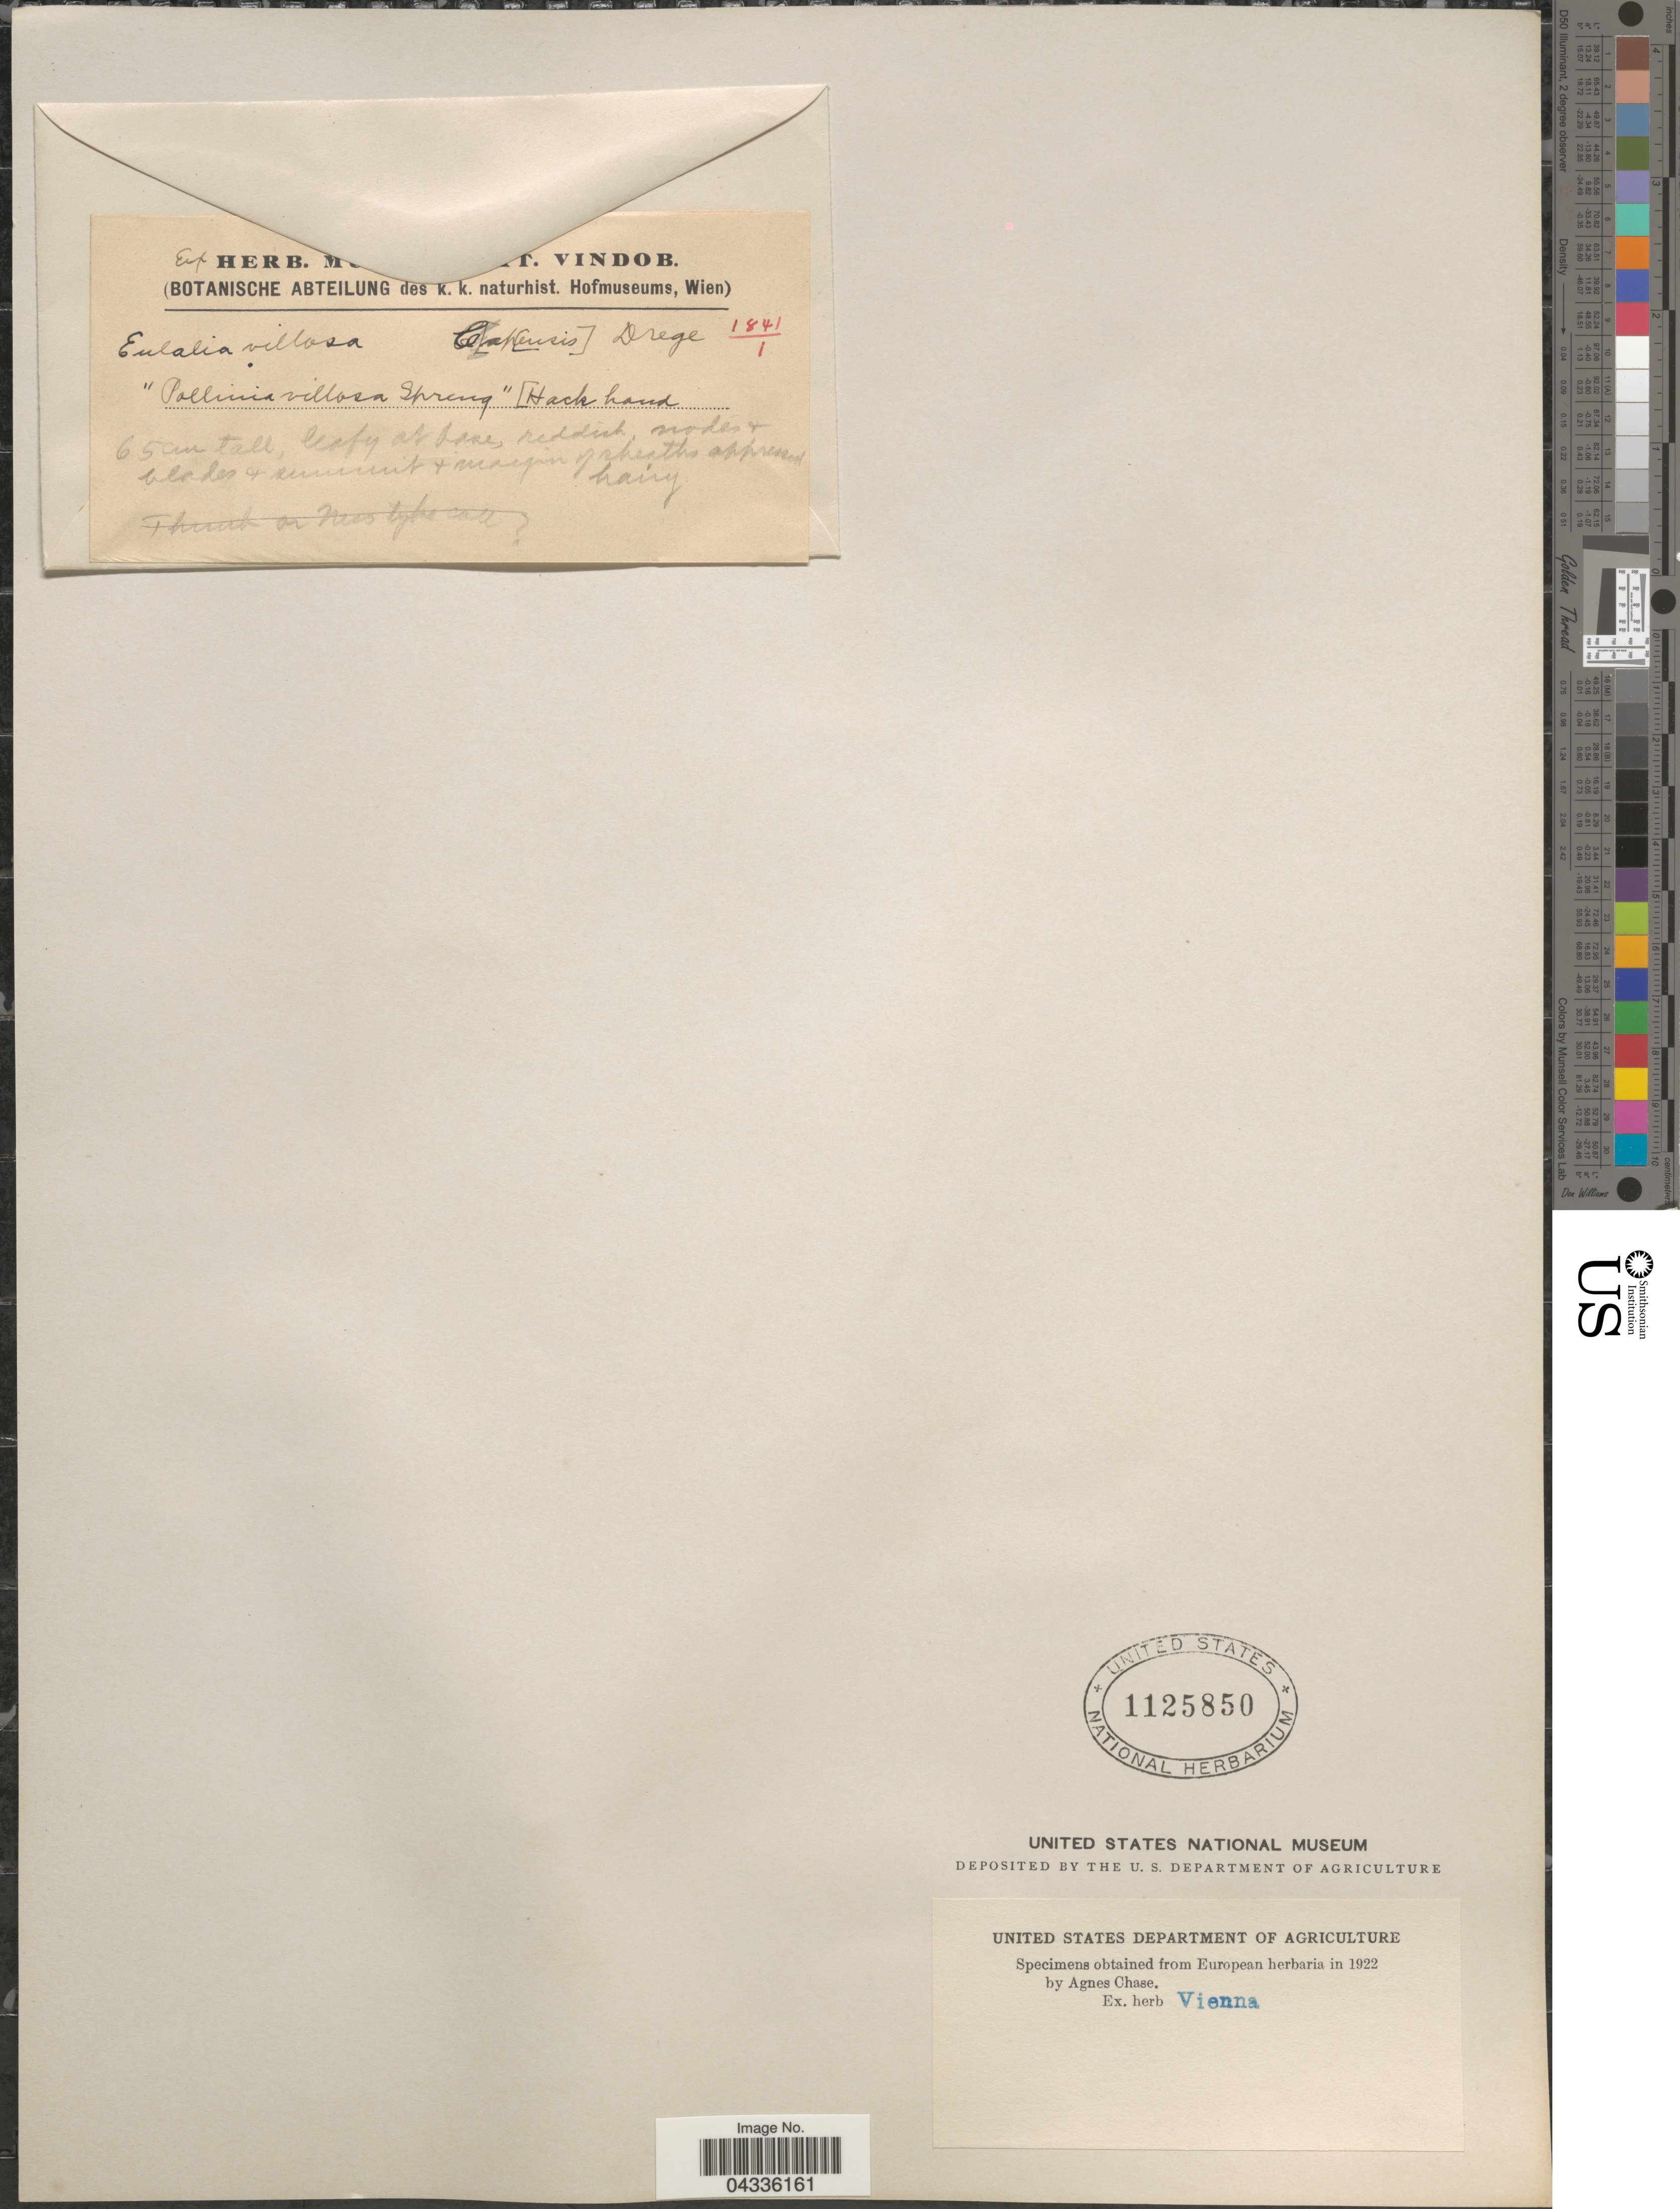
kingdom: Plantae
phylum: Tracheophyta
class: Liliopsida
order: Poales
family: Poaceae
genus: Eulalia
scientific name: Eulalia villosa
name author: (Thunb.) Nees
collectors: Drege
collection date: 1841-01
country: South Africa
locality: Capensis.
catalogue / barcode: US 1125850